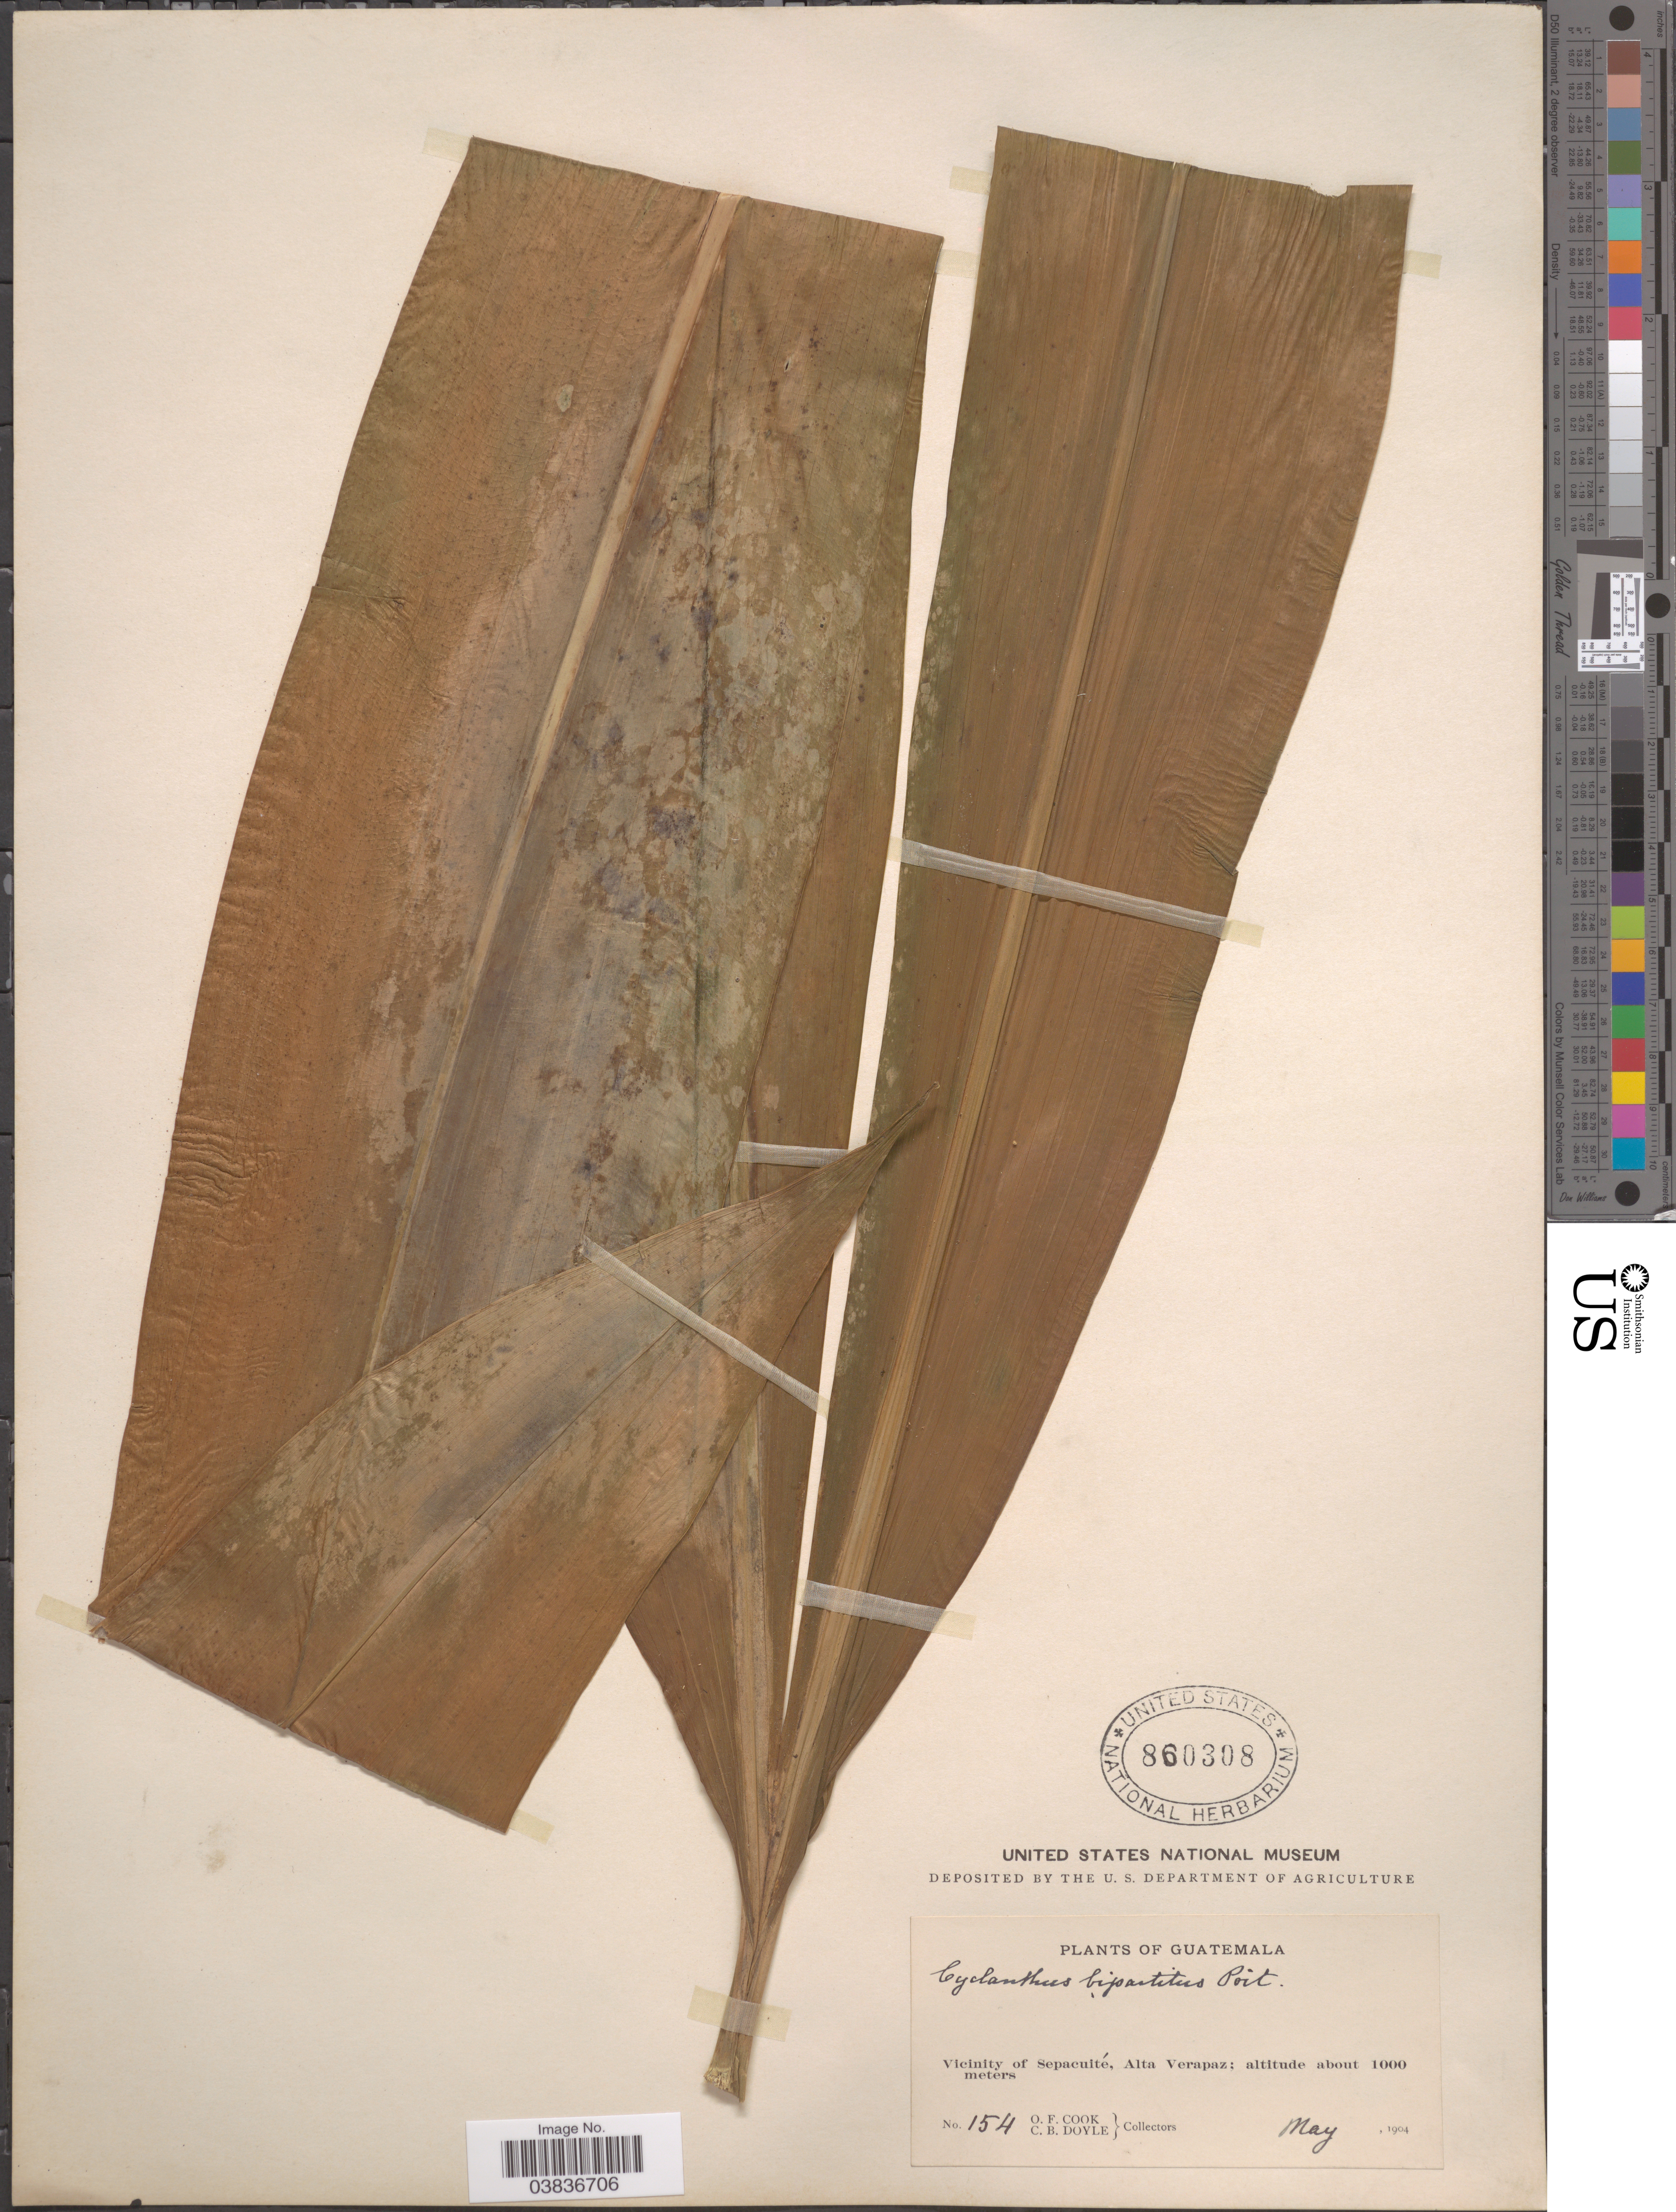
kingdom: Plantae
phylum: Tracheophyta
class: Liliopsida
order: Pandanales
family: Cyclanthaceae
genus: Cyclanthus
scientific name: Cyclanthus bipartitus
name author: Poit. ex A. Rich.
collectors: O. F. Cook & C. Doyle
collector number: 154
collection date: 1904-05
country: Guatemala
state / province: Alta Verapaz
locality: Vicinity of Sepacuité.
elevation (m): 1000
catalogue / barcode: US 860308